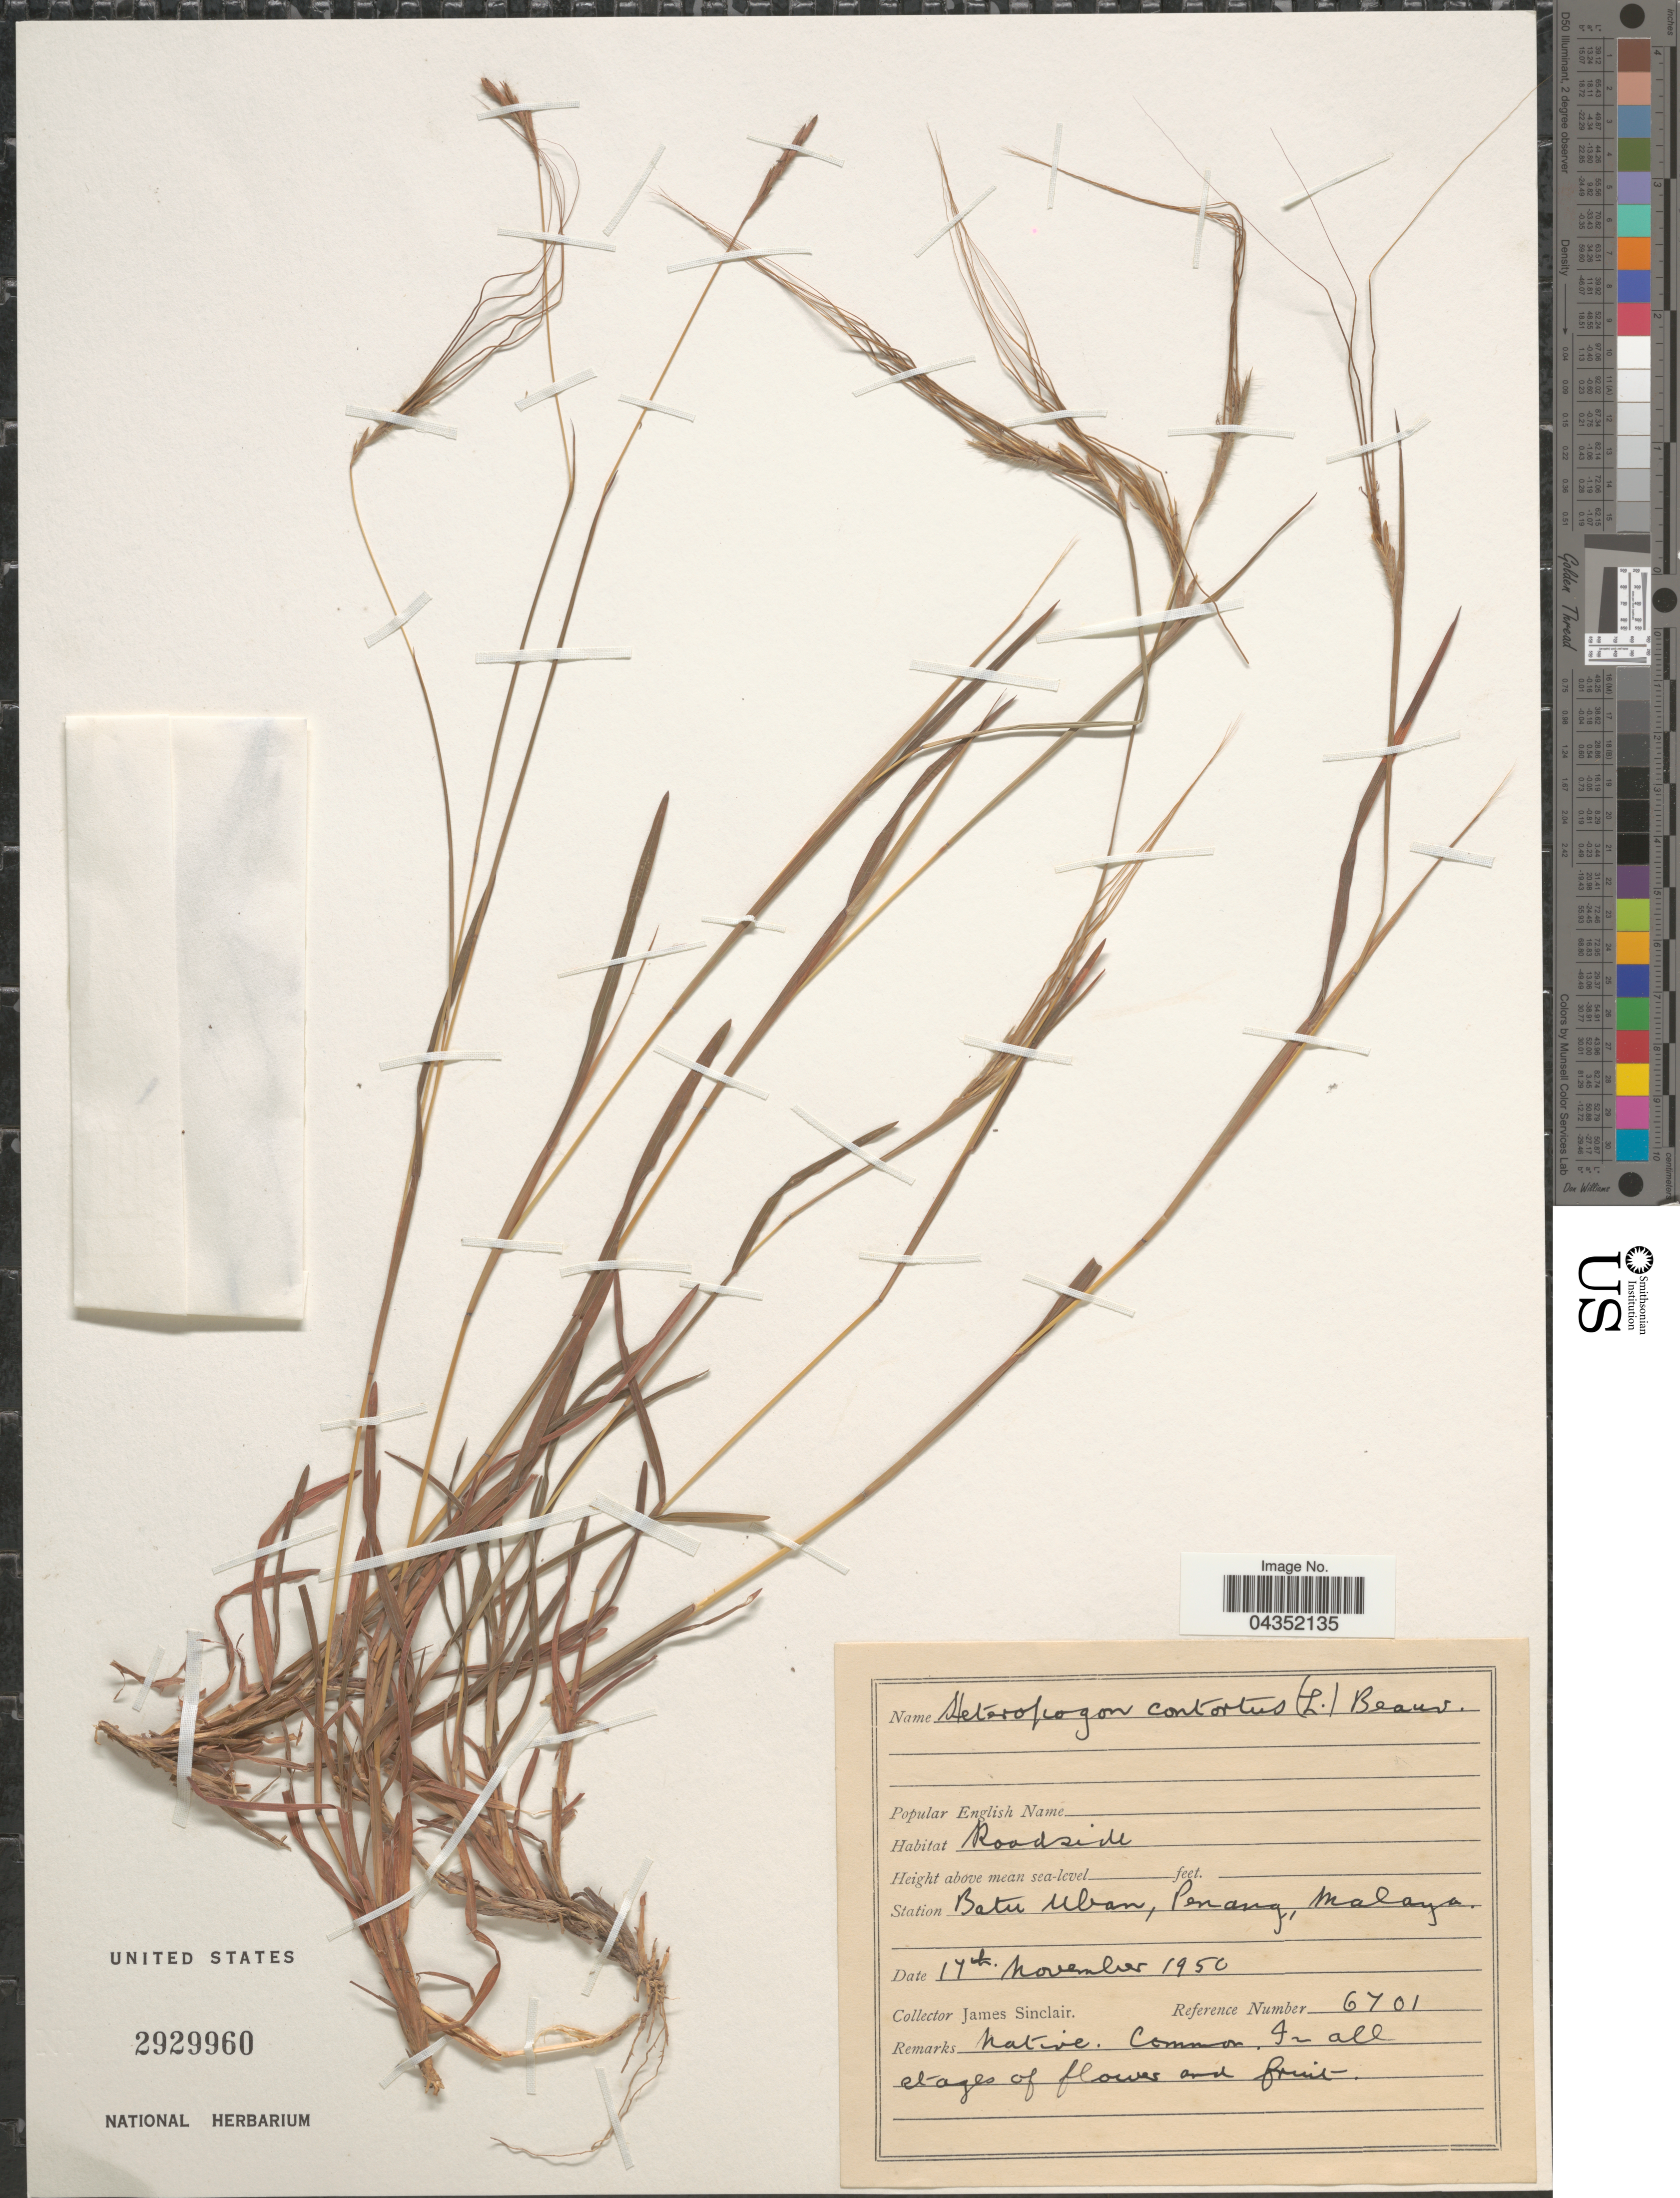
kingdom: Plantae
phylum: Tracheophyta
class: Liliopsida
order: Poales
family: Poaceae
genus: Heteropogon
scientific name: Heteropogon contortus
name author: (L.) P. Beauv. ex Roem. & Schult.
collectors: J. Sinclair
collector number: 6701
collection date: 1950-11-17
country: Malaysia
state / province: Pinang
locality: Station Batu Uban, Penang, Malaya.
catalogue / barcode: US 2929960